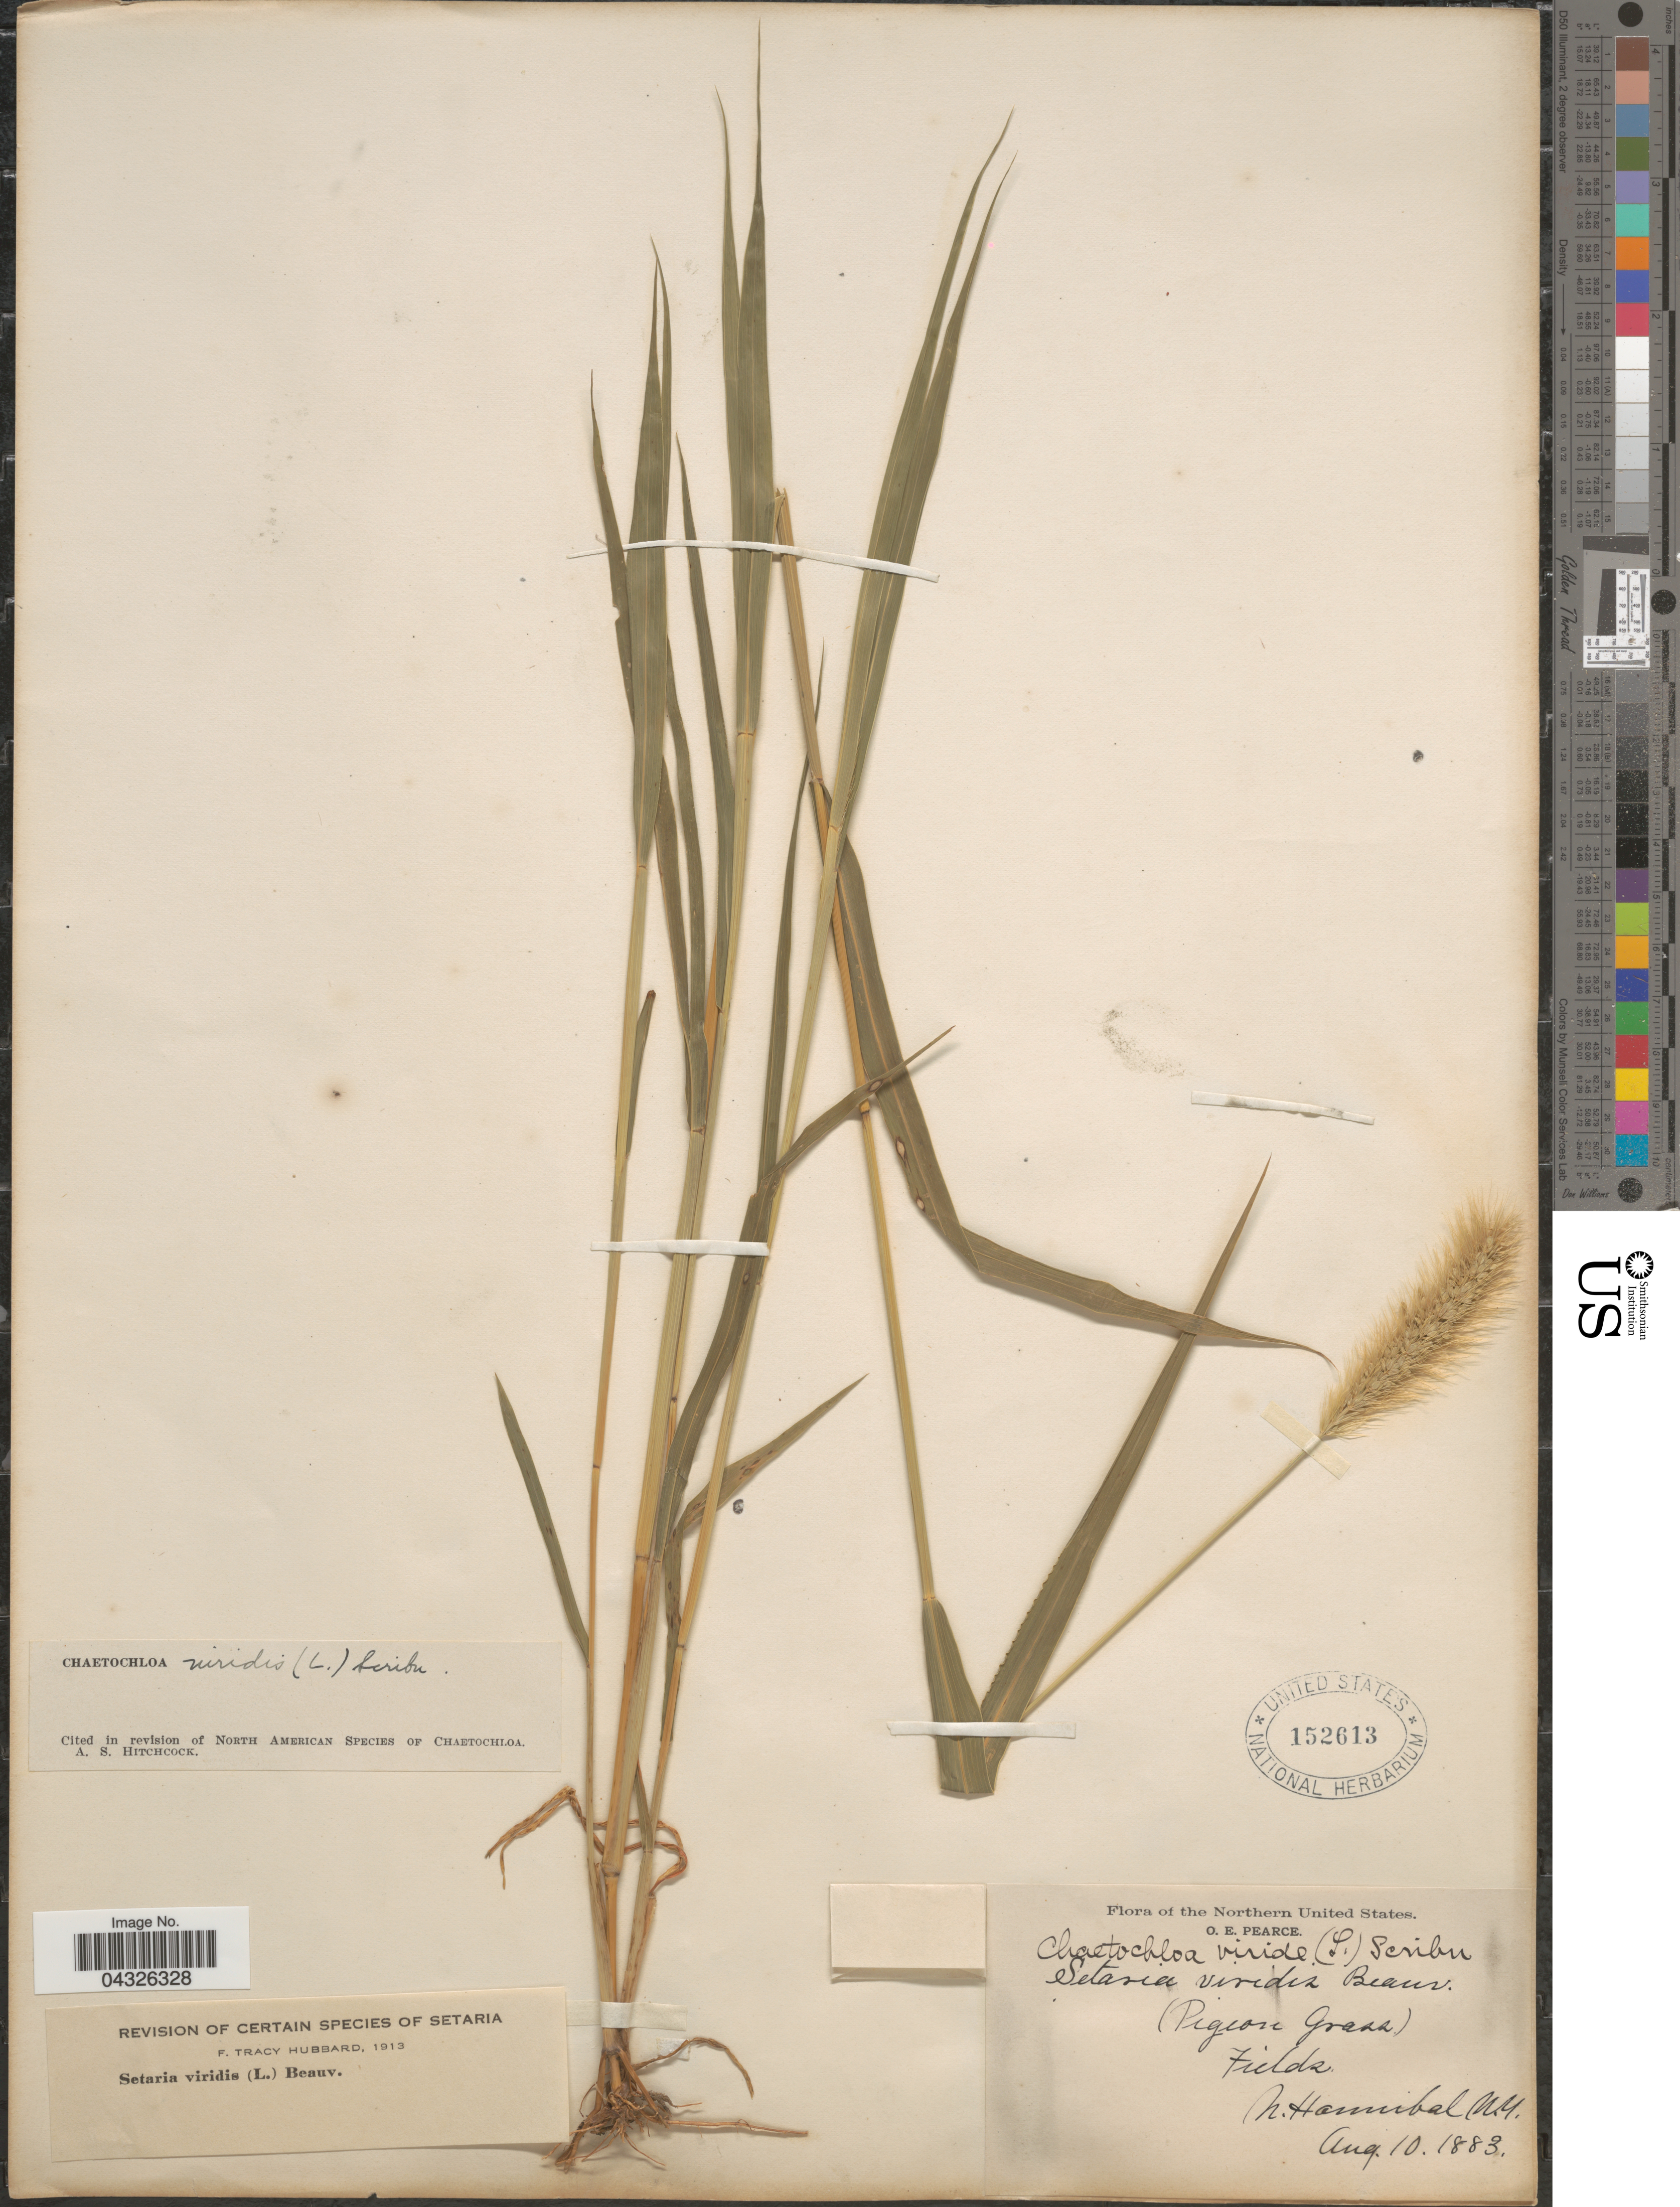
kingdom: Plantae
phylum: Tracheophyta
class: Liliopsida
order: Poales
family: Poaceae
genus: Setaria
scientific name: Setaria viridis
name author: (L.) P. Beauv.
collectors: O. E. Pearce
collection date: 1883-08-10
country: United States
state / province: New York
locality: The Northern United States. Fields. N. Hannibal.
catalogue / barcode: US 152613